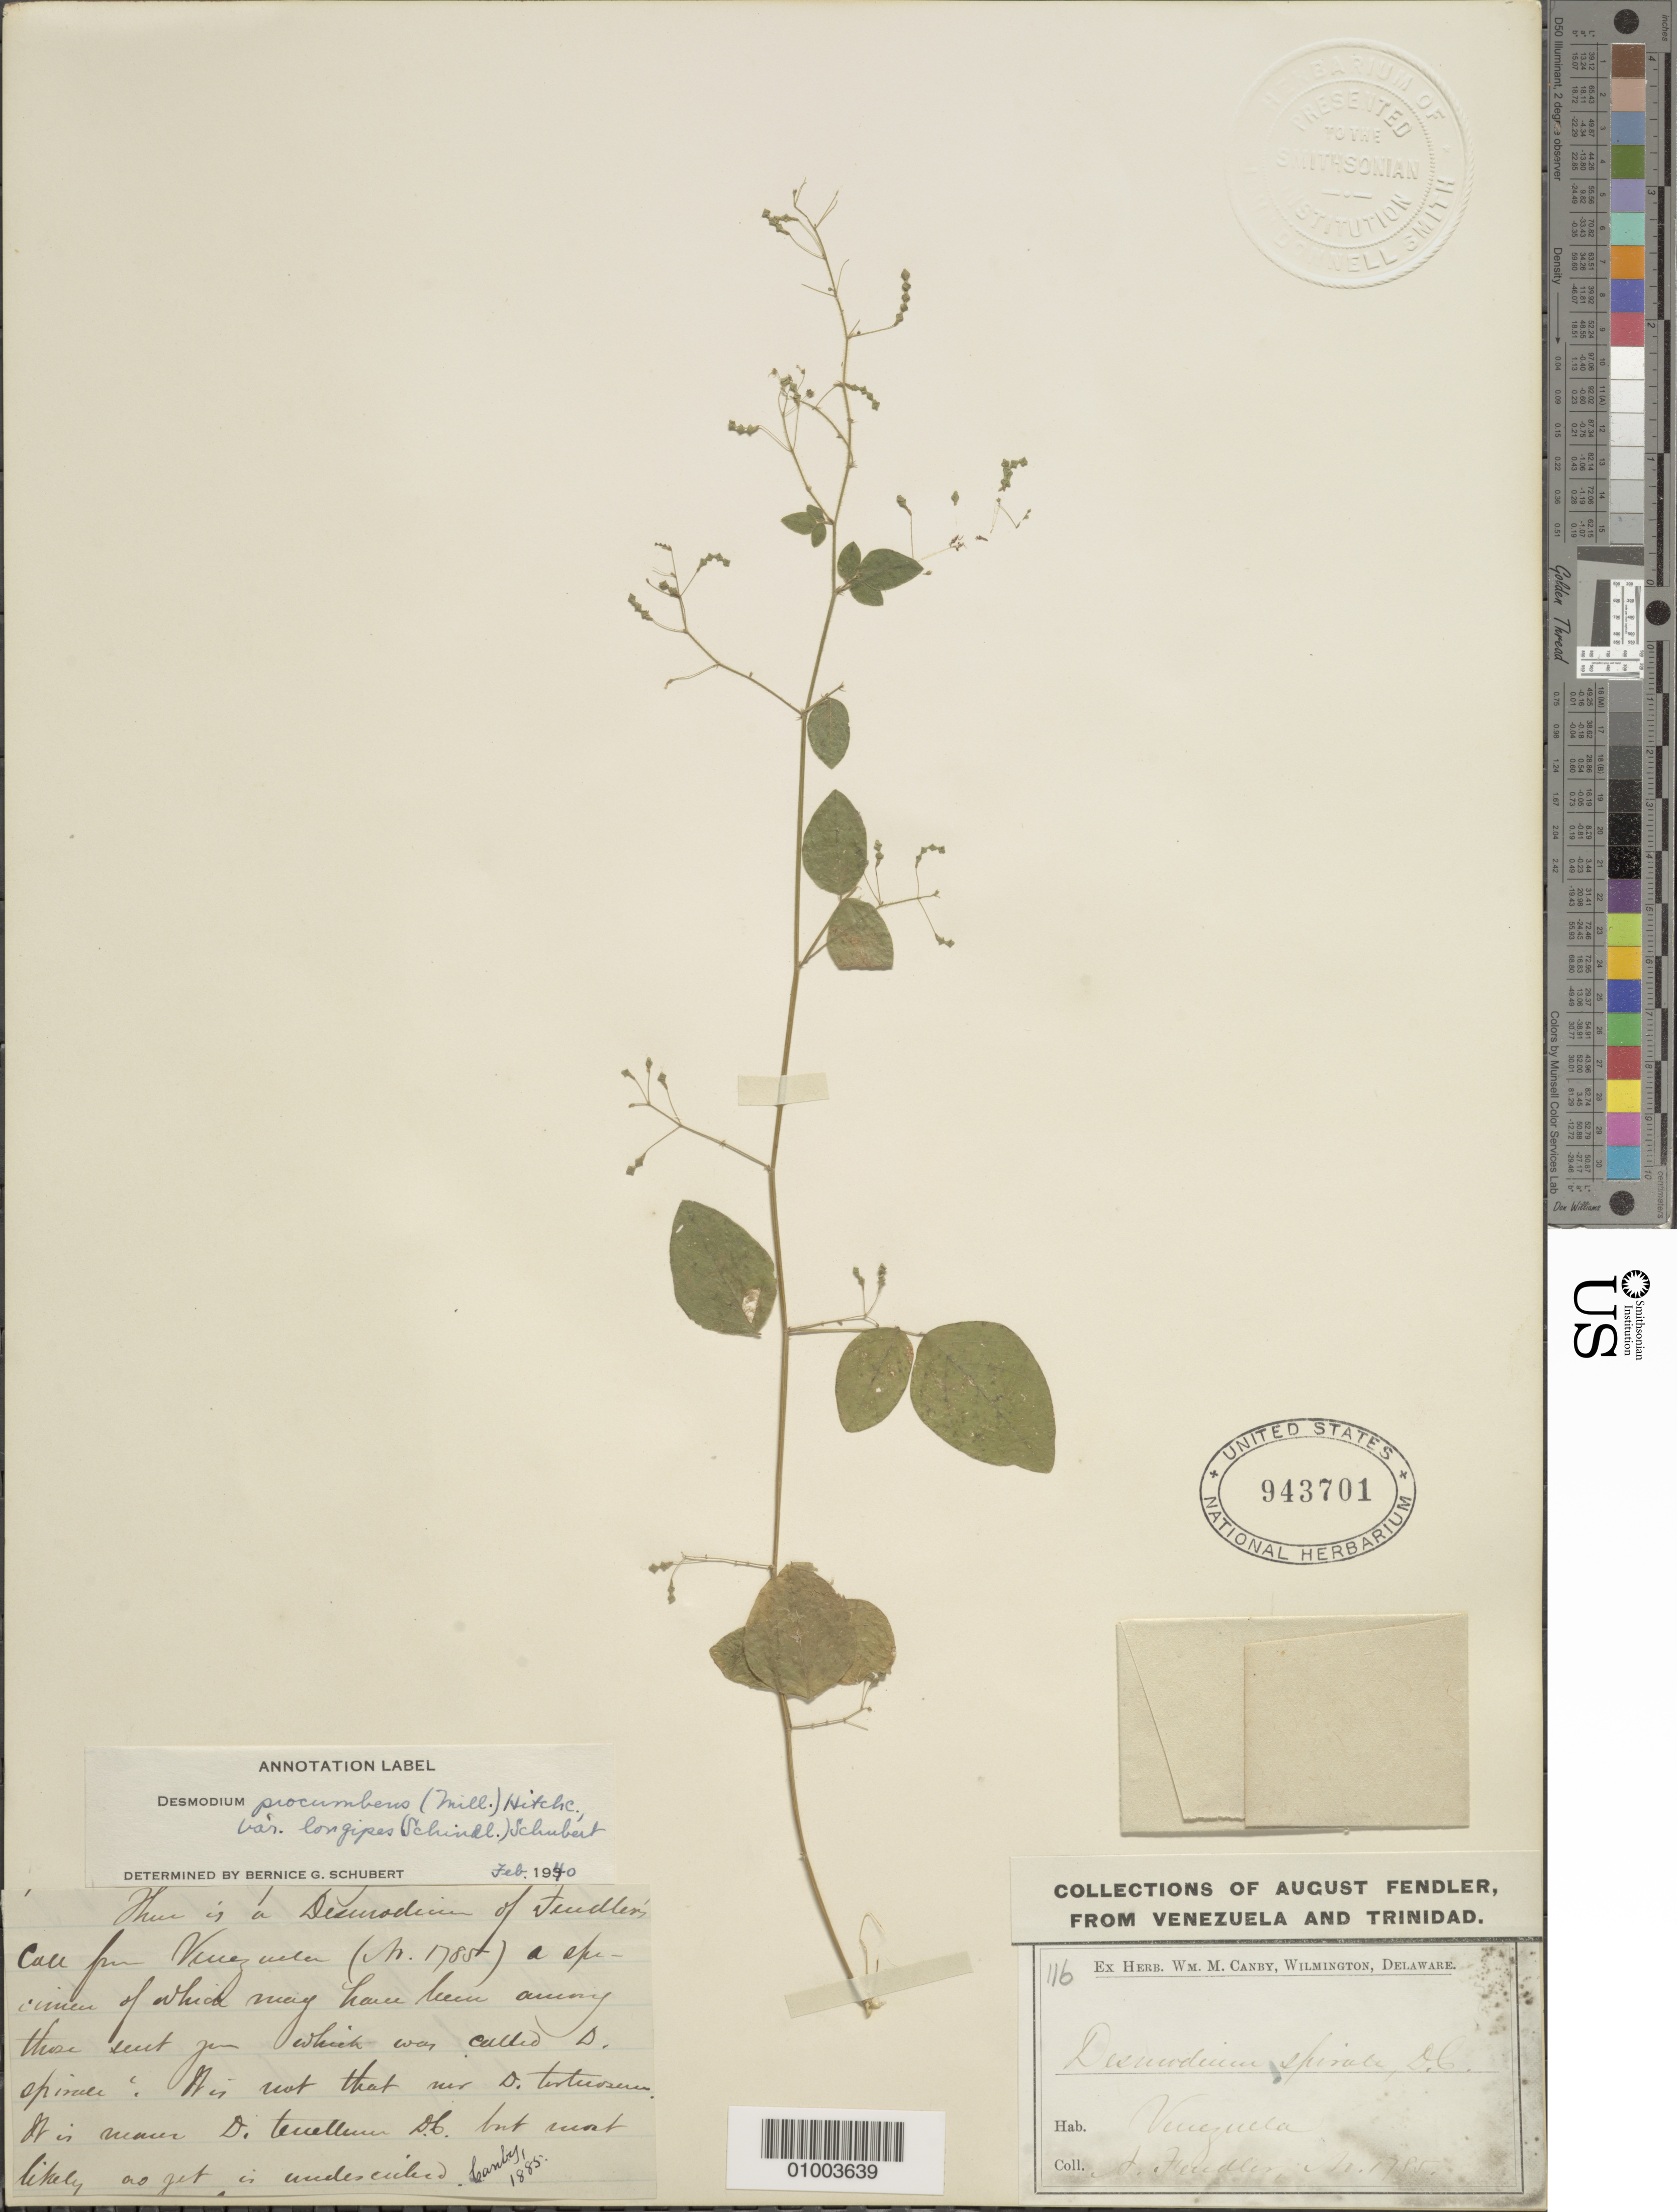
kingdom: Plantae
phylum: Tracheophyta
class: Magnoliopsida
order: Fabales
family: Fabaceae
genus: Desmodium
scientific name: Desmodium procumbens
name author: (Mill.) Hitchc.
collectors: A. Fendler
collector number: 1785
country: Trinidad and Tobago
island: Trinidad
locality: Also found in Venezuela.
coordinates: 0 N, 0 E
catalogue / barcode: US 943701